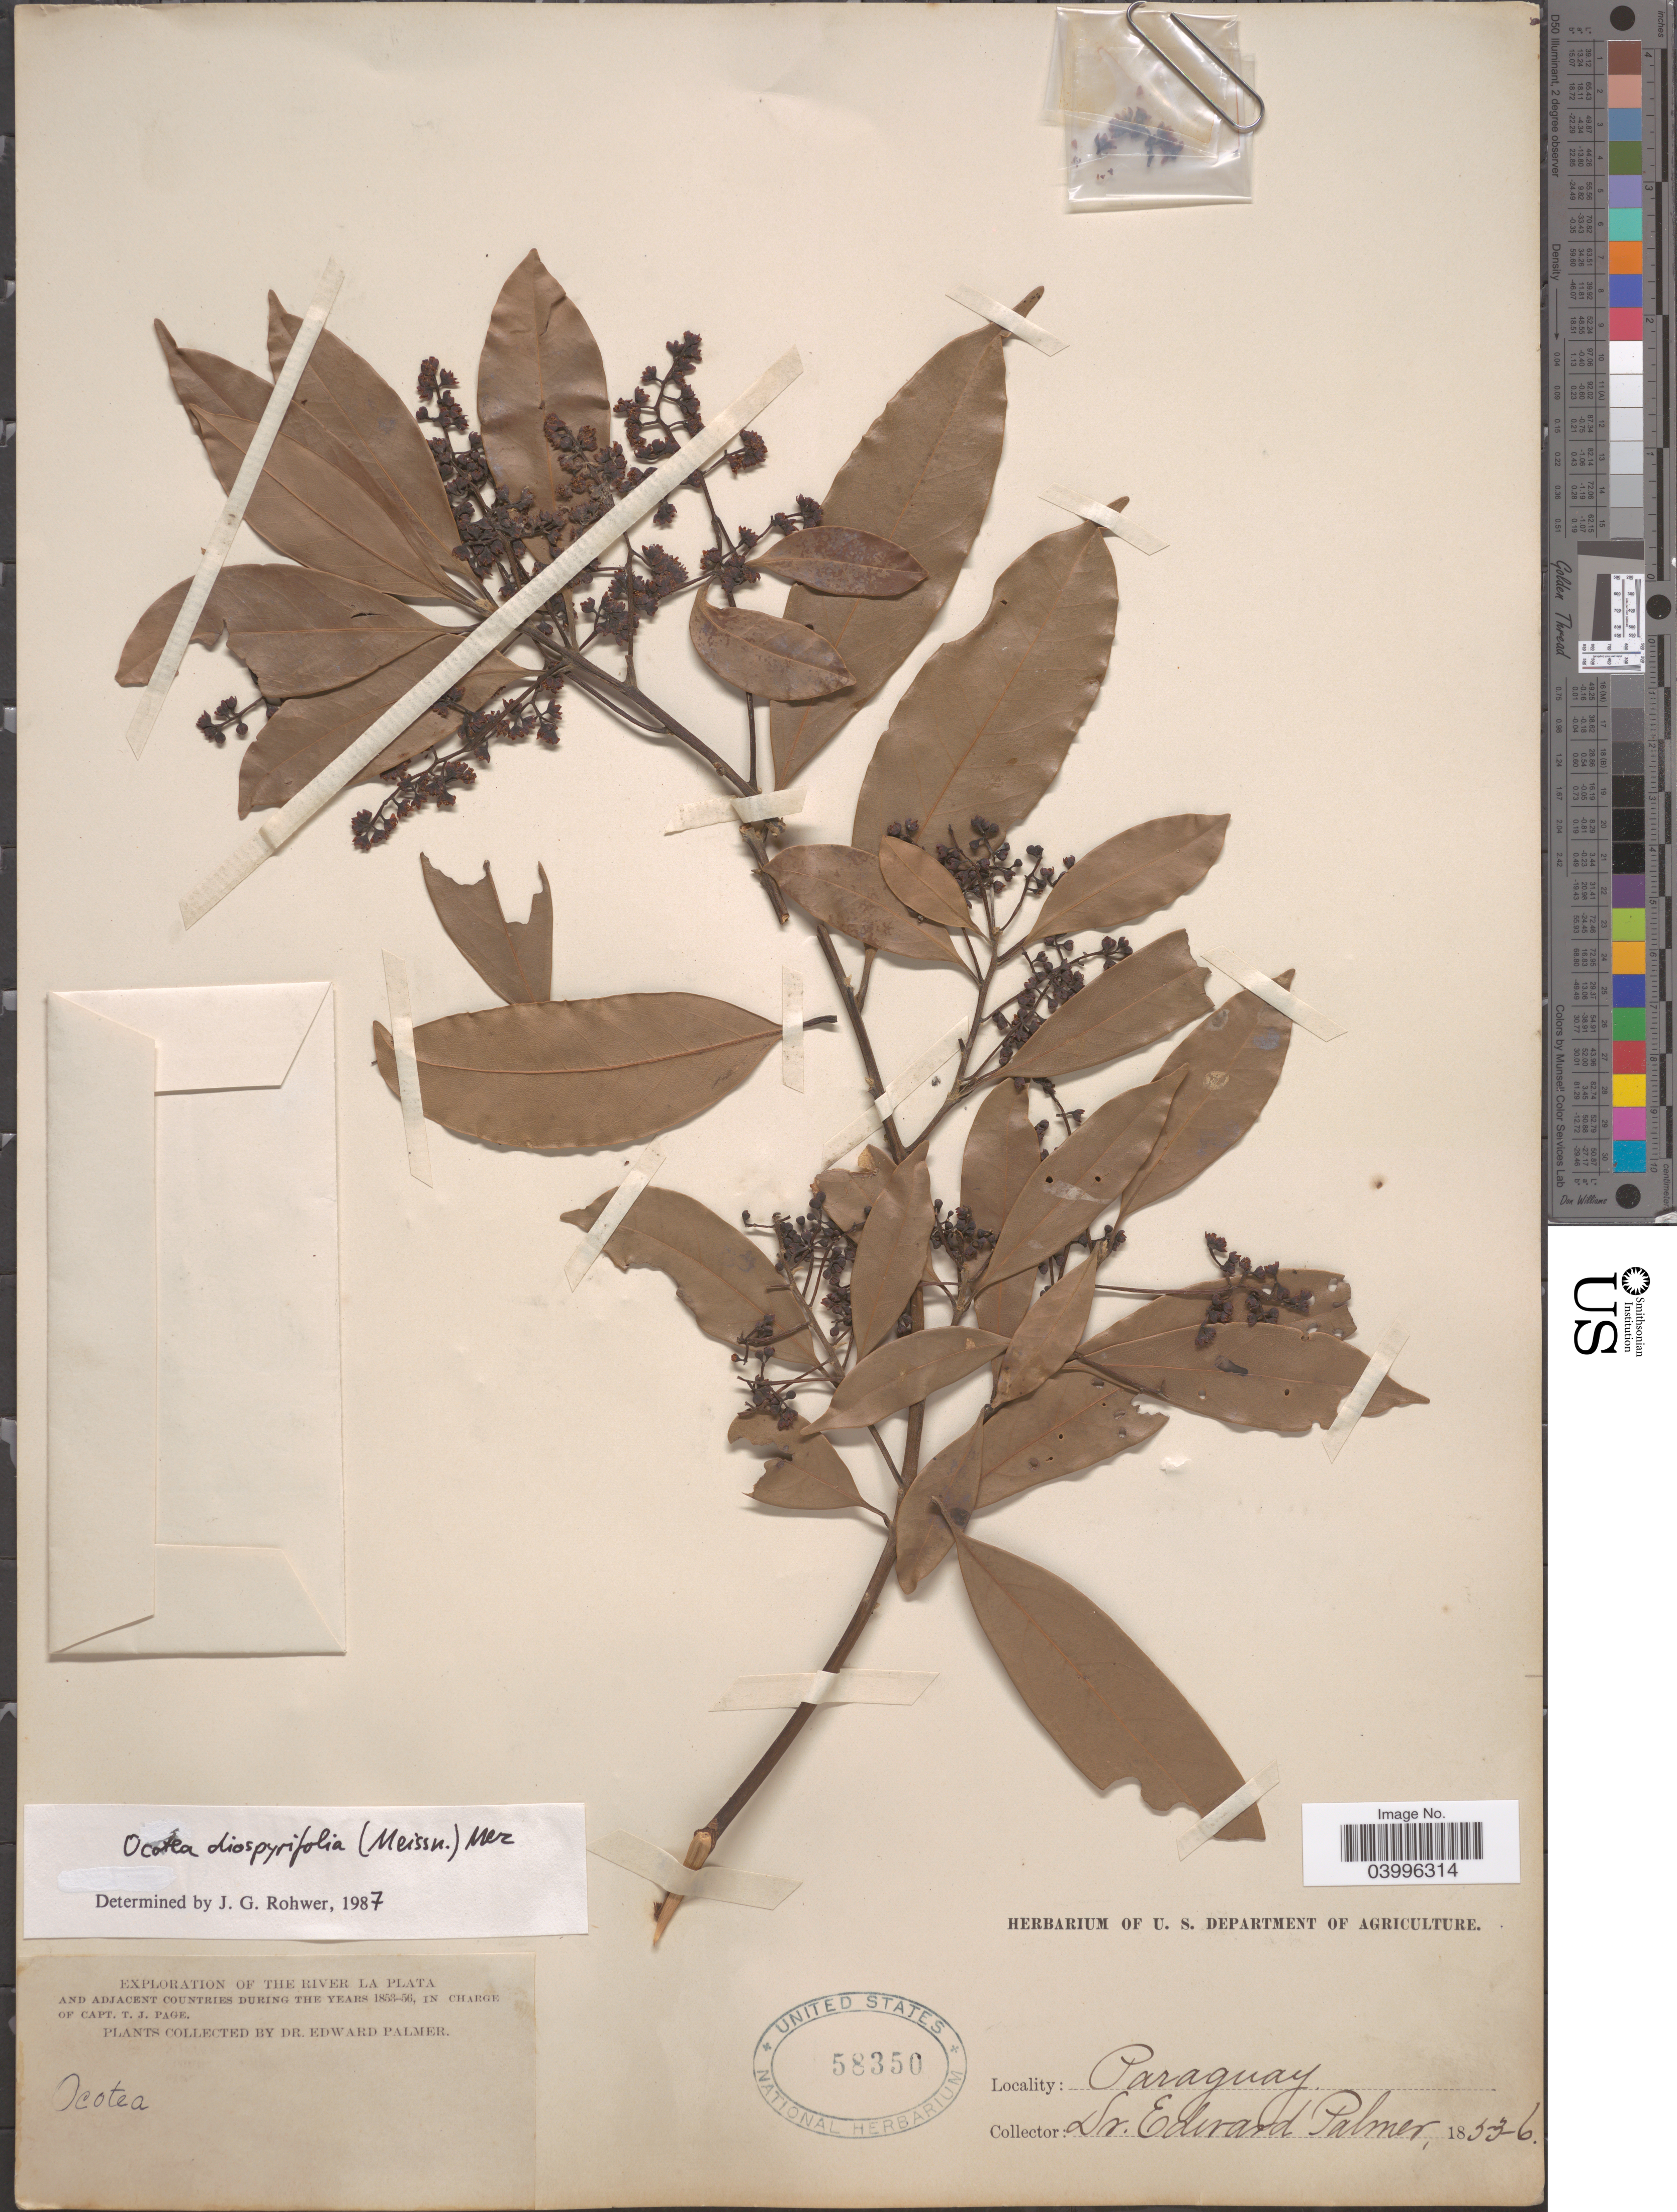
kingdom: Plantae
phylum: Tracheophyta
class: Magnoliopsida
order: Laurales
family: Lauraceae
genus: Ocotea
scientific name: Ocotea diospyrifolia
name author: (Meisn.) Mez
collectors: E. Palmer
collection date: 1853/1856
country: Paraguay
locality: The River La Plata and adjacent countries.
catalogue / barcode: US 58350